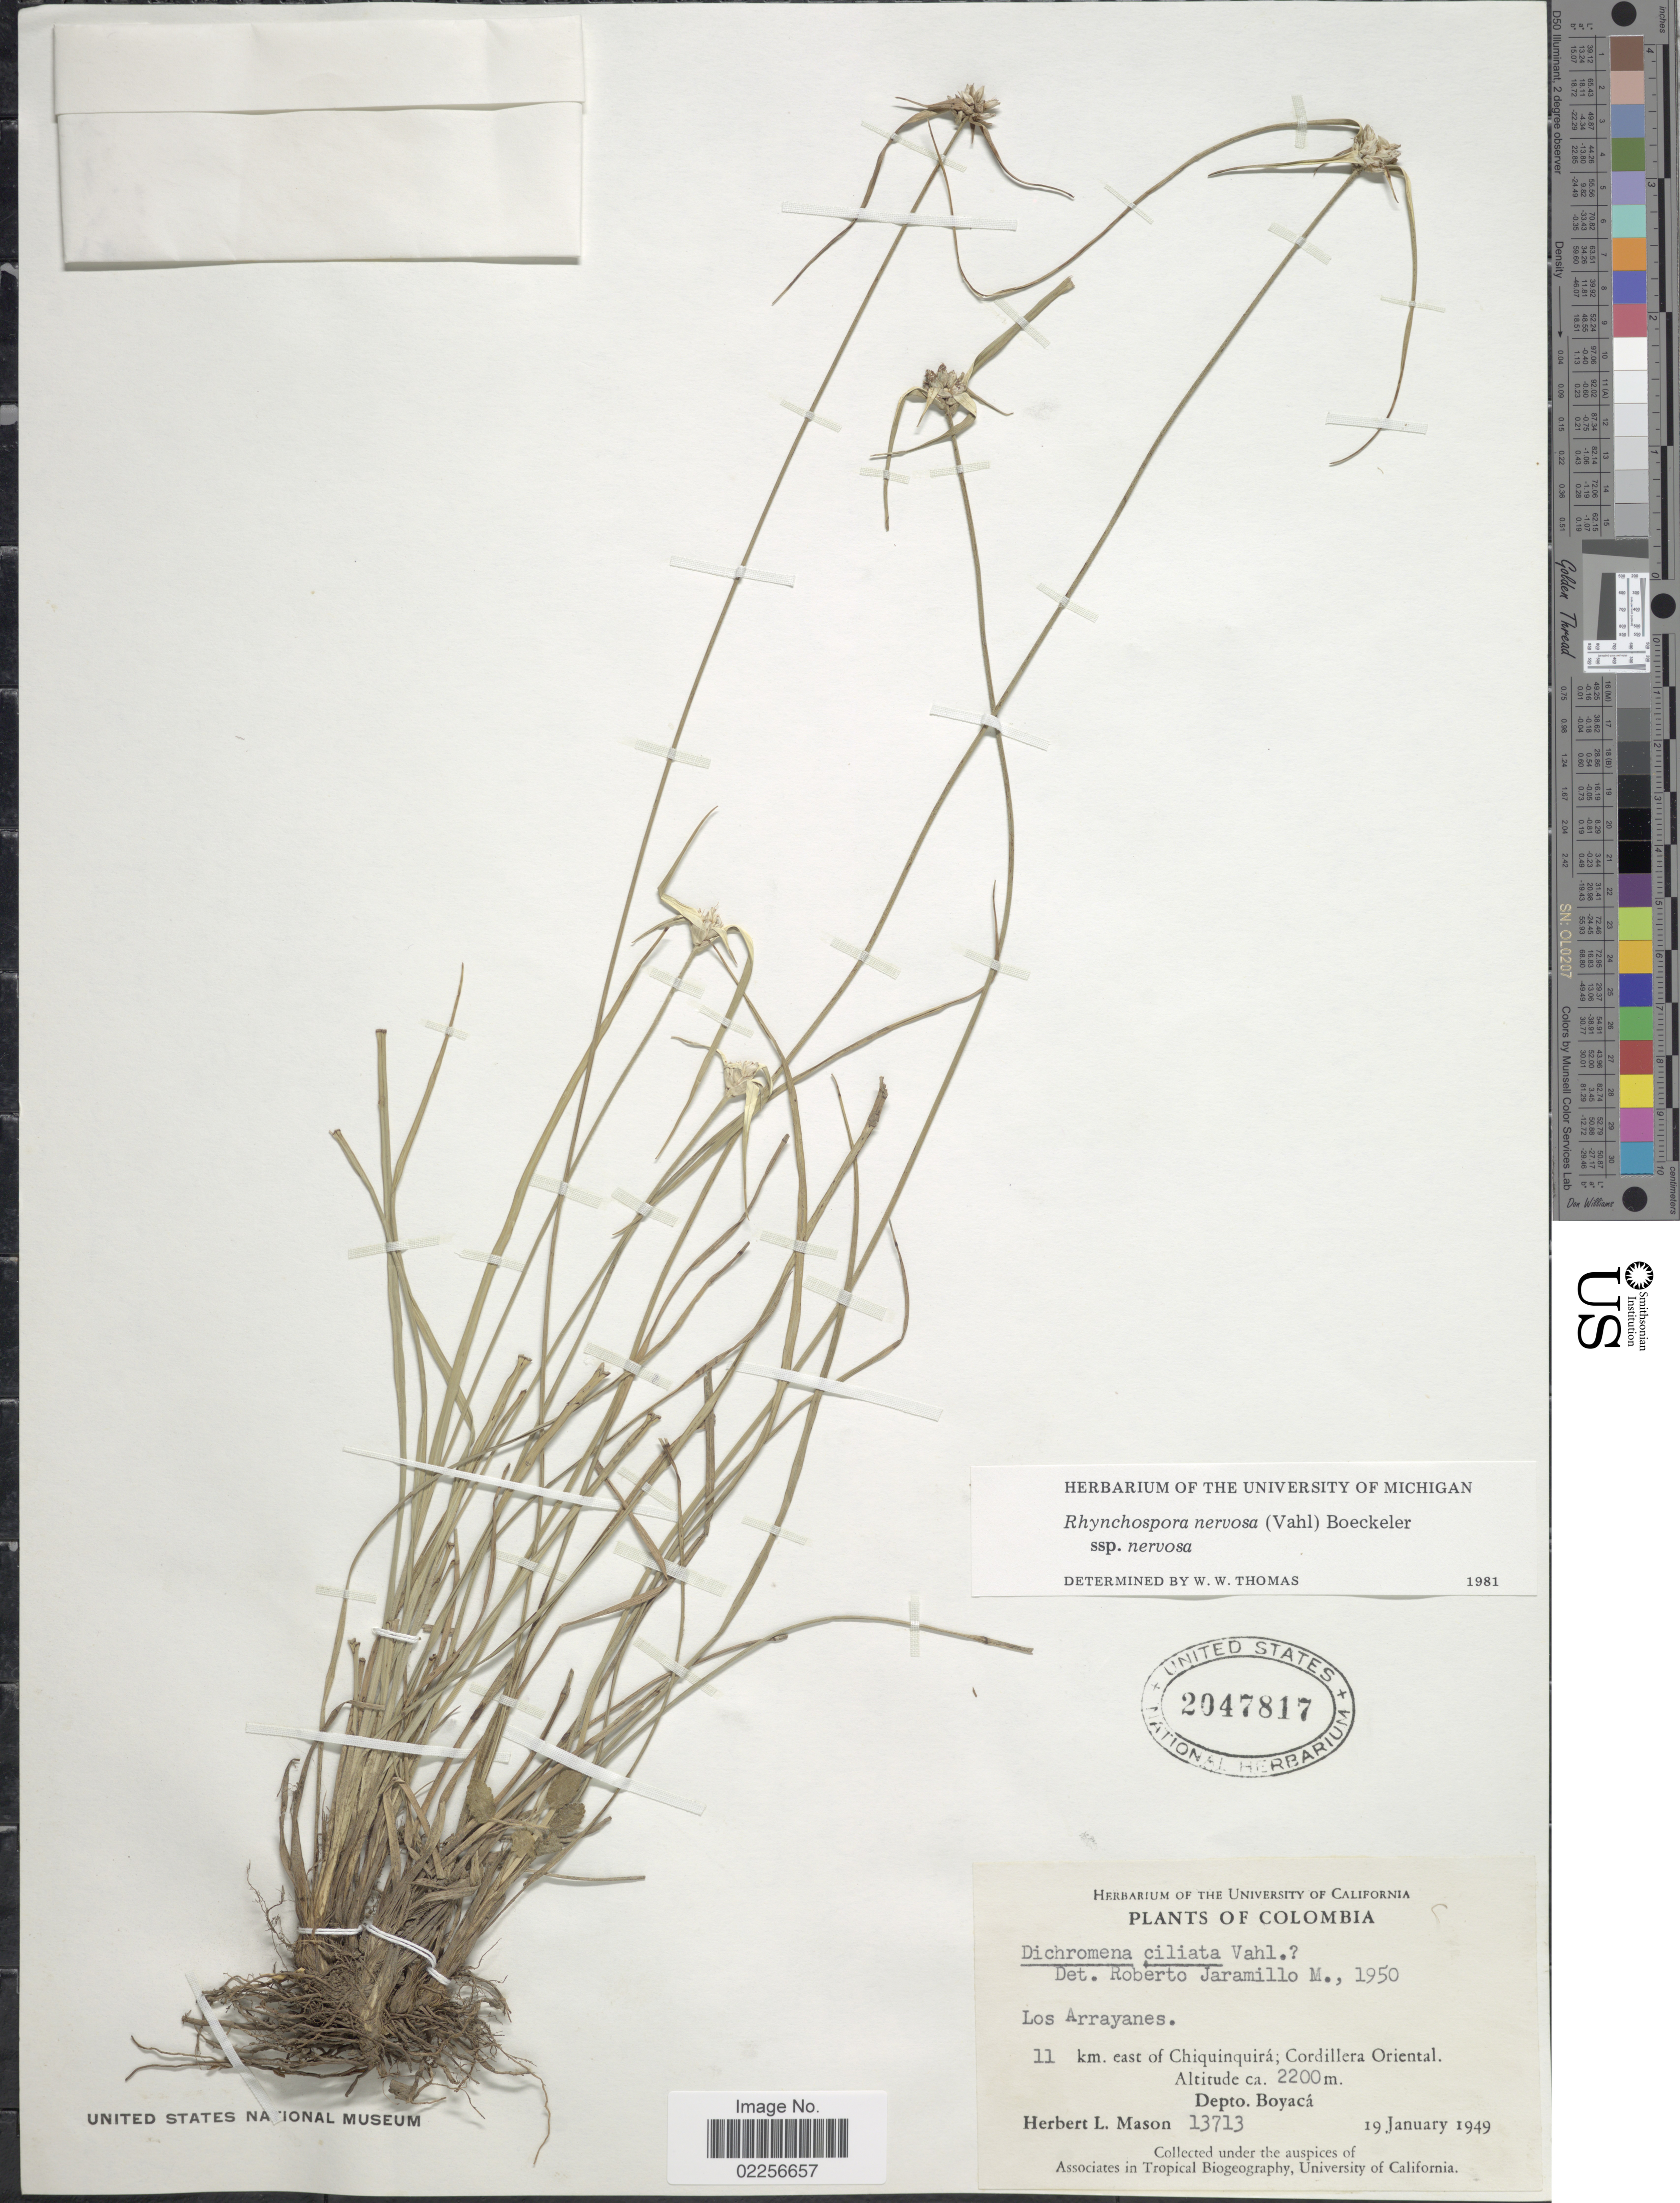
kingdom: Plantae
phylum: Tracheophyta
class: Liliopsida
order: Poales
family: Cyperaceae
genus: Rhynchospora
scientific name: Rhynchospora nervosa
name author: (Vahl) Boeckeler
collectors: H. L. Mason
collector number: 13713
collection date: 1949-01-19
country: Colombia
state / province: Boyacá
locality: Los Arrayanes, 11 km east of Chiquinquira, Cordillera Oriental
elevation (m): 2200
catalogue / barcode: US 2047817